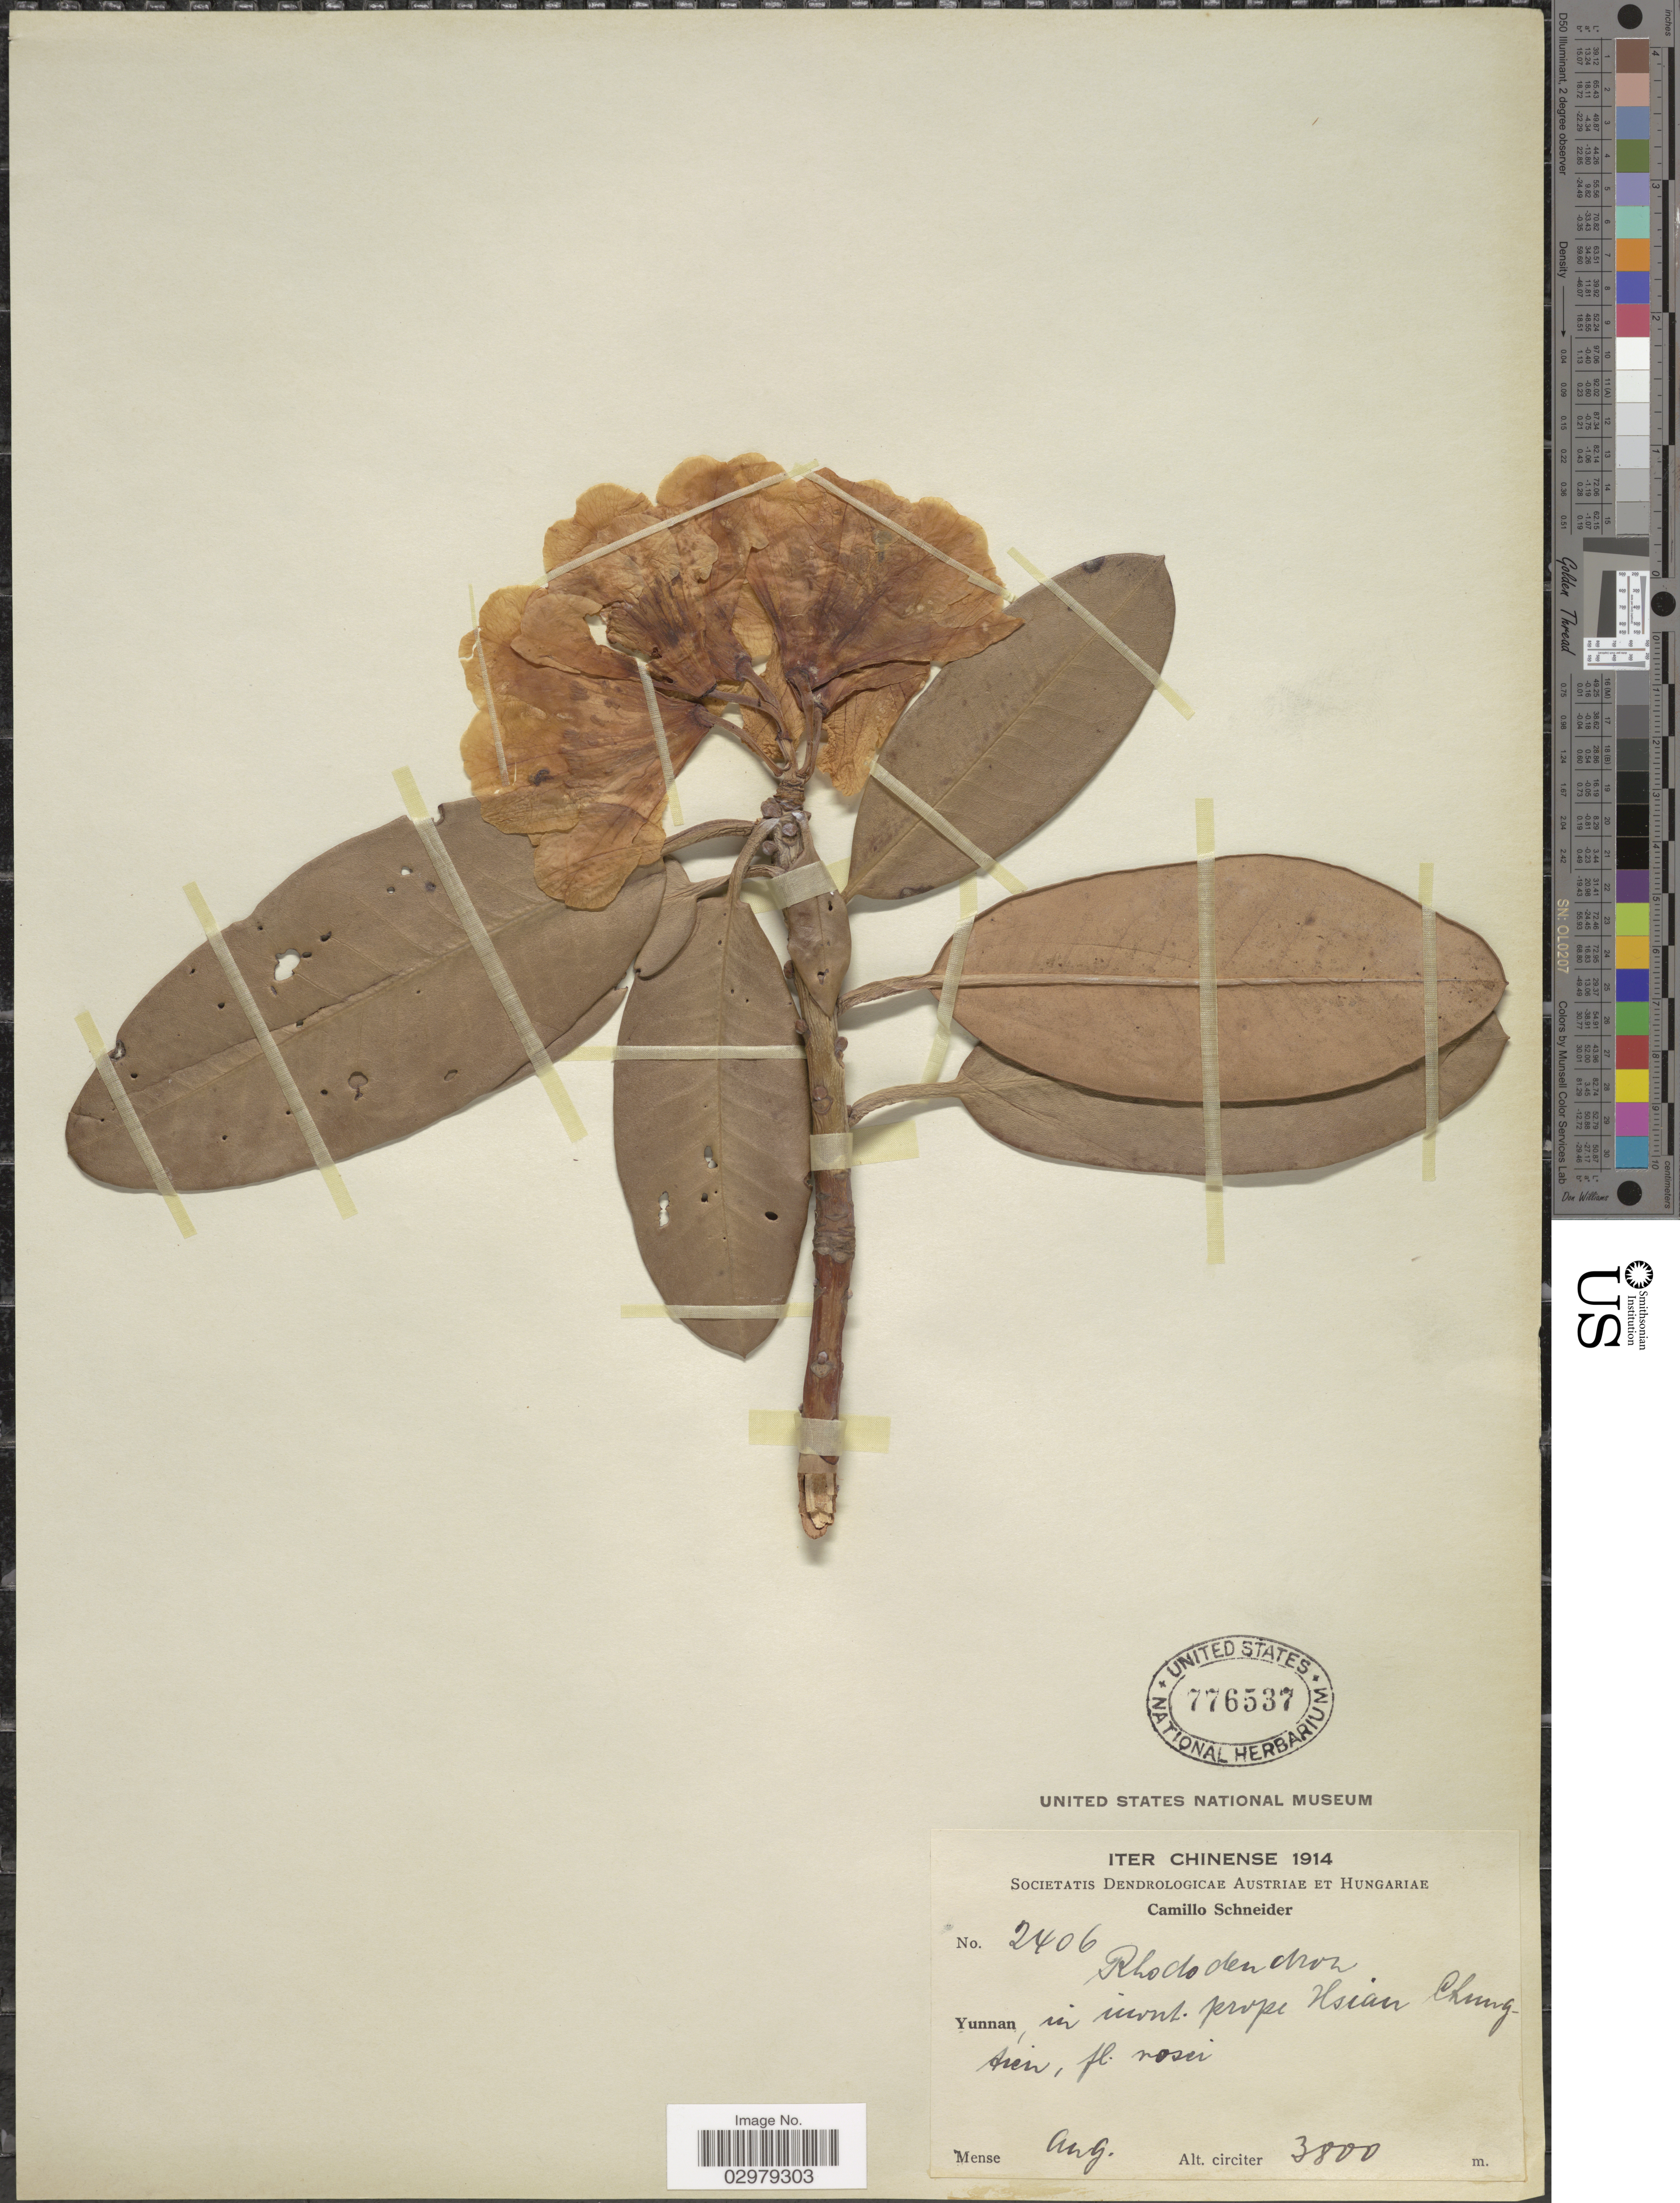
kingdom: Plantae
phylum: Tracheophyta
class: Magnoliopsida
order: Ericales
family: Ericaceae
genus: Rhododendron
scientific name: Rhododendron sp.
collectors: C. K. Schneider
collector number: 2406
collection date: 1914-08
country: China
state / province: Yunnan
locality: In mont. prope Hsian Chung-tien.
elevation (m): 3800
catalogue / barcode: US 776537